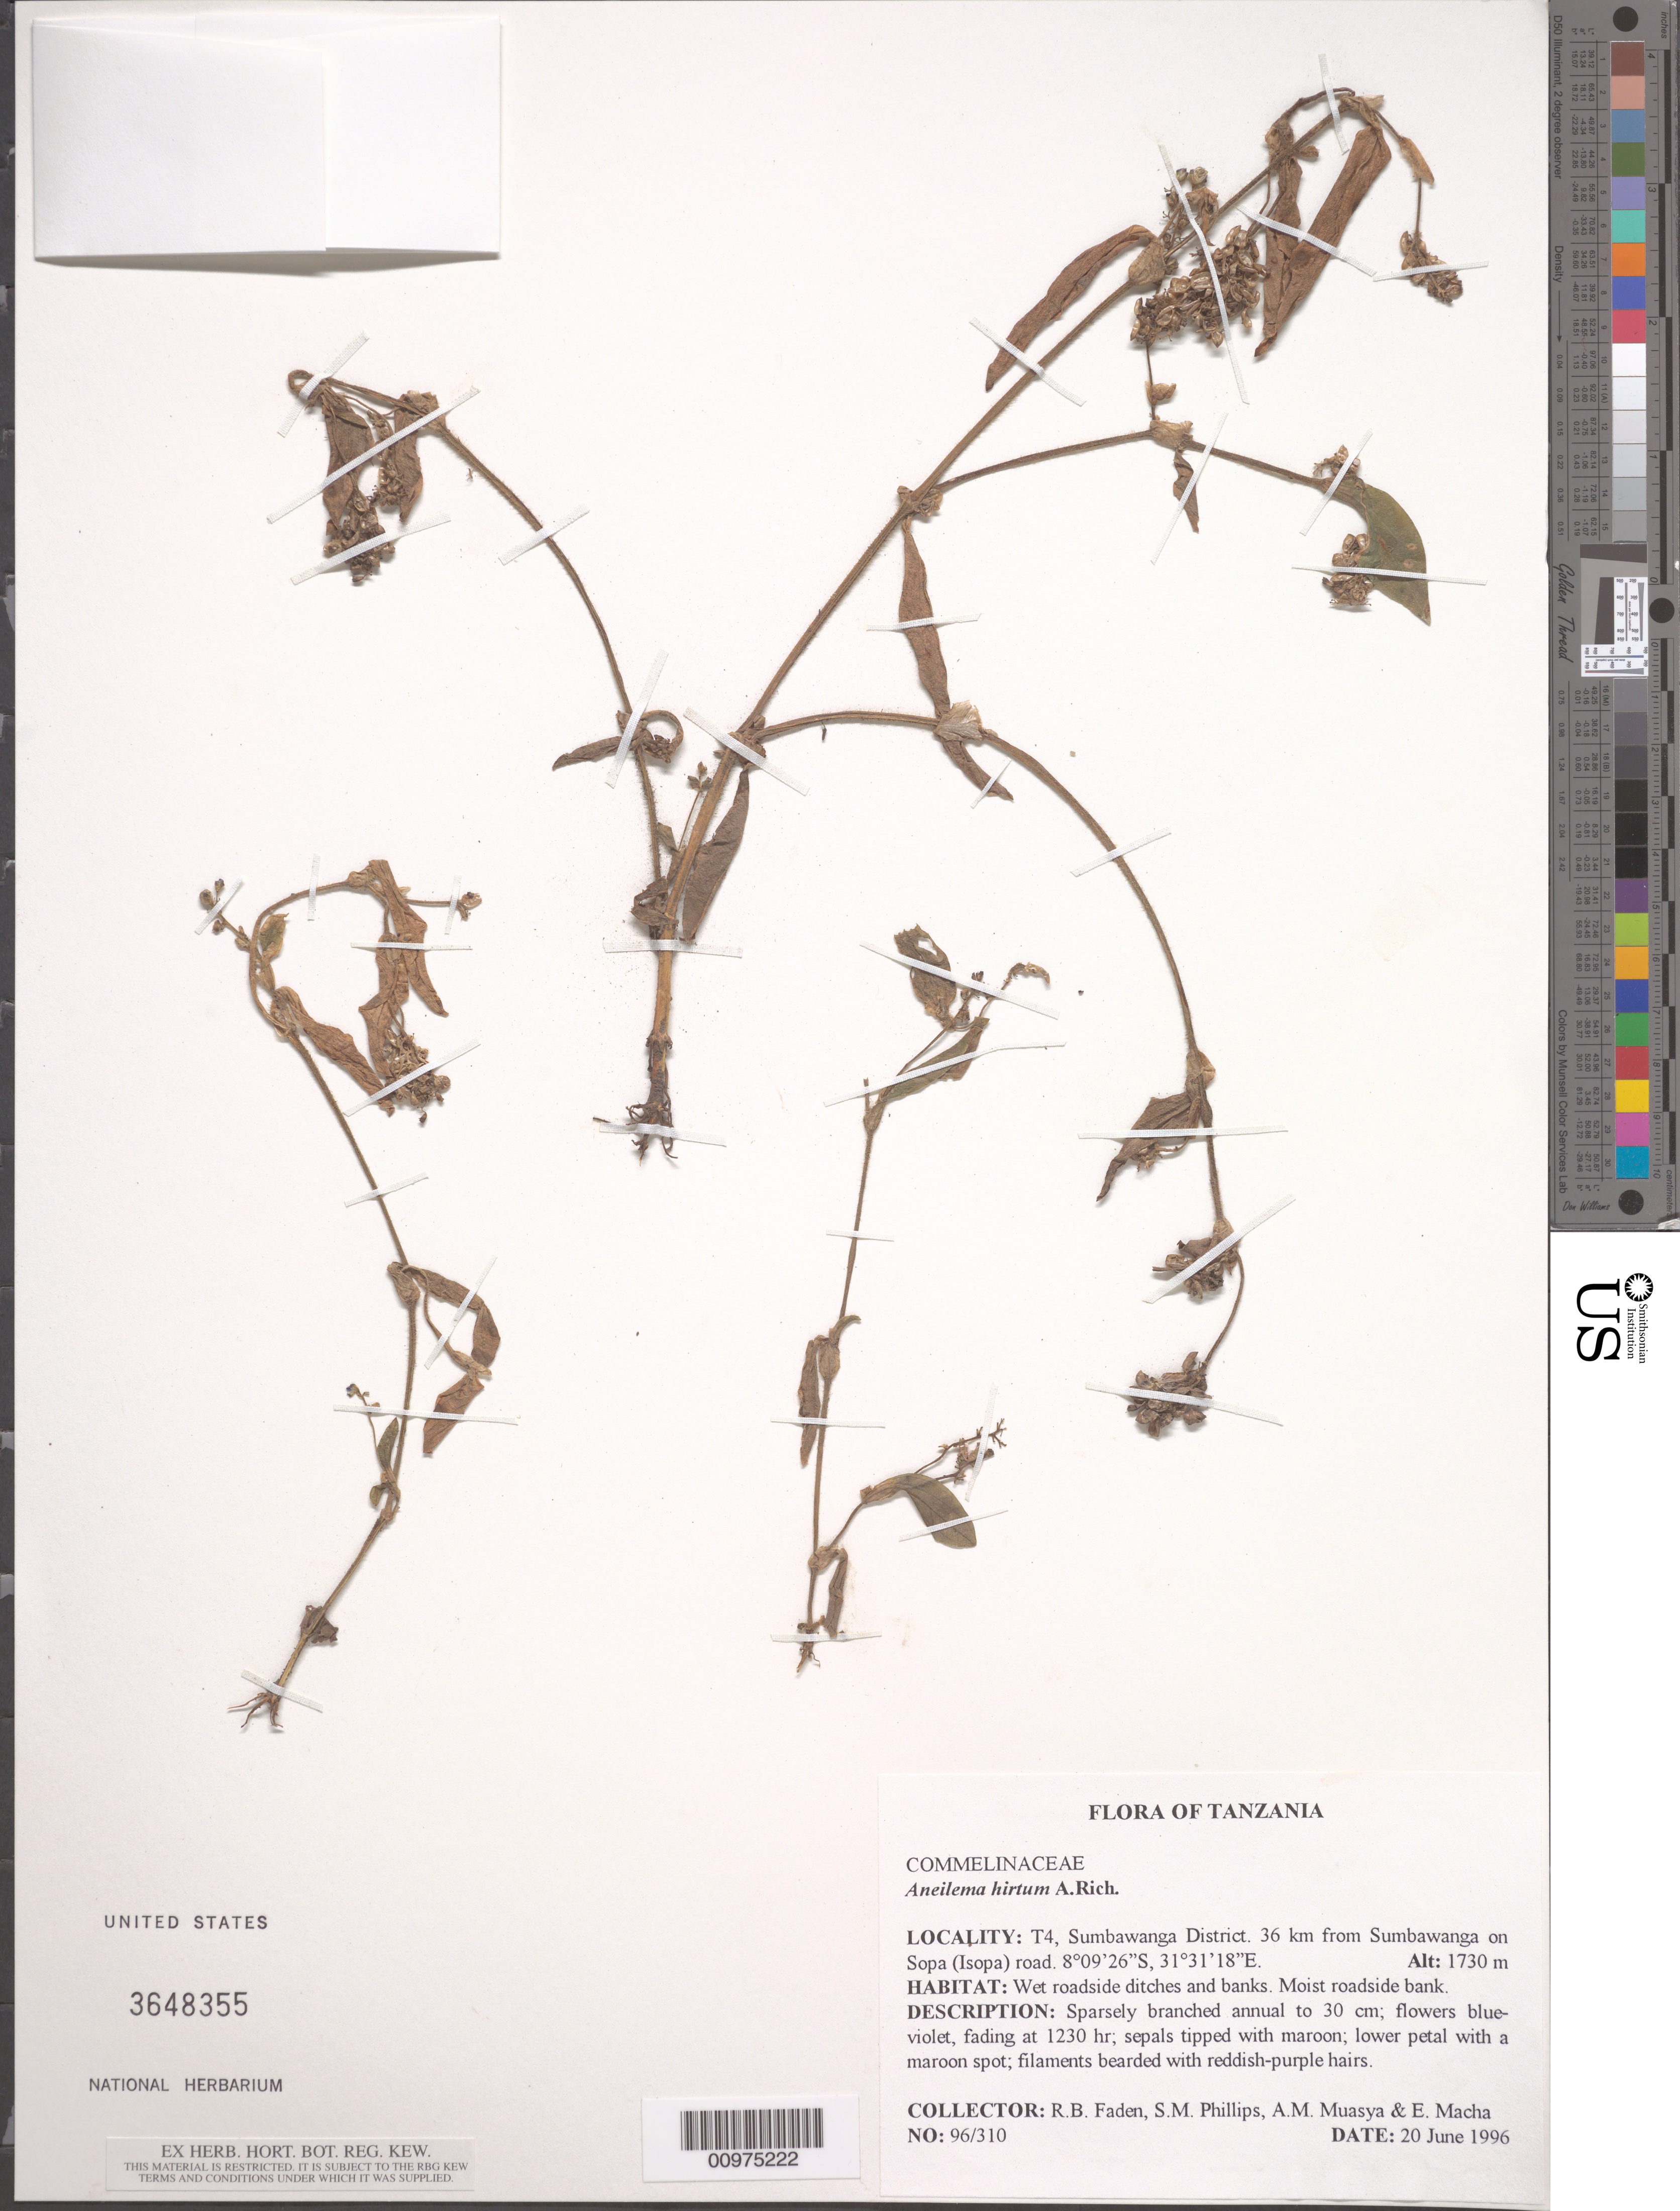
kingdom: Plantae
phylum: Tracheophyta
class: Liliopsida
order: Commelinales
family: Commelinaceae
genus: Aneilema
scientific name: Aneilema hirtum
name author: A. Rich.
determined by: Faden, Robert B., (US), Smithsonian Institution - National Museum of Natural History (UNITED STATES)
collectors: R. B. Faden et al.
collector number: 96/310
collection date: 1996-06-20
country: Tanzania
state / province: Rukwa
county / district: Sumbawanga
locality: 36 km from Sumbawanga on Sopa (Isopa) road.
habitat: Wet roadside ditches and banks. Moist roadside bank.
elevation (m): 1730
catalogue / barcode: US 3648355